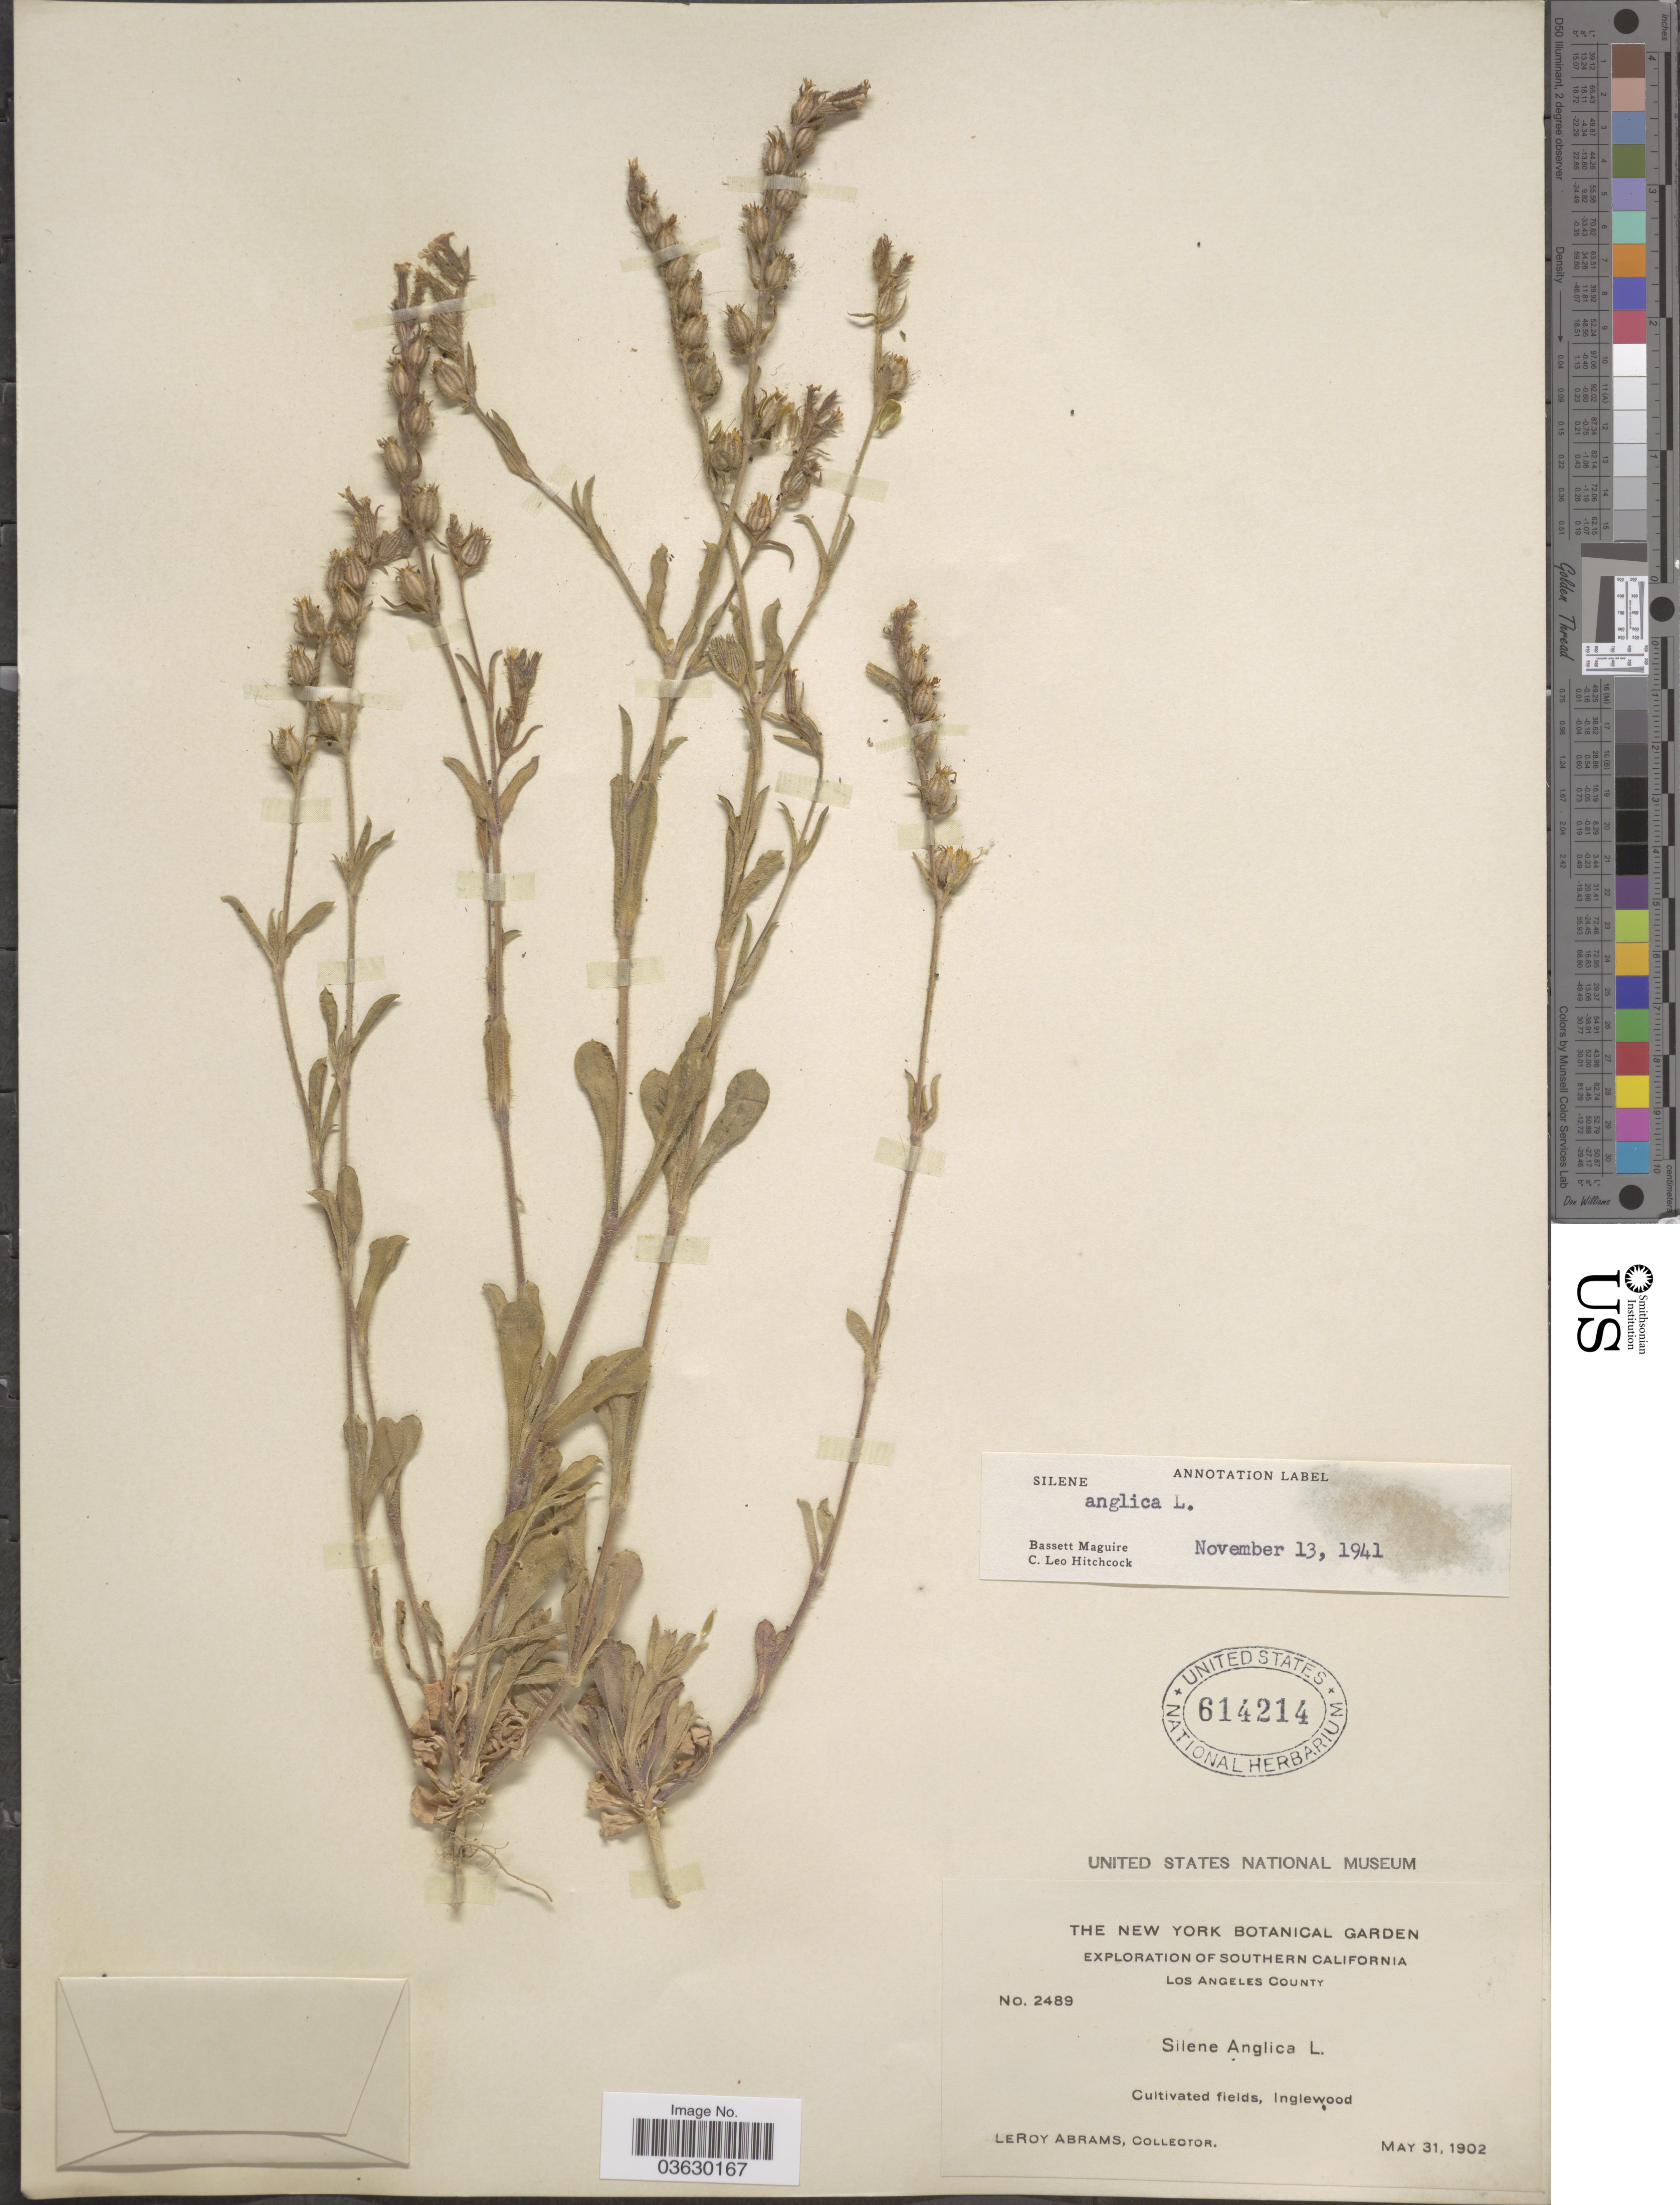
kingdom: Plantae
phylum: Tracheophyta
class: Magnoliopsida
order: Caryophyllales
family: Caryophyllaceae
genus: Silene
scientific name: Silene anglica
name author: L.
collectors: L. Abrams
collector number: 2489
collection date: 1902-05-31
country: United States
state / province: California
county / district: Los Angeles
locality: Southern California. Los Angeles County. Inglewood.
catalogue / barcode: US 614214